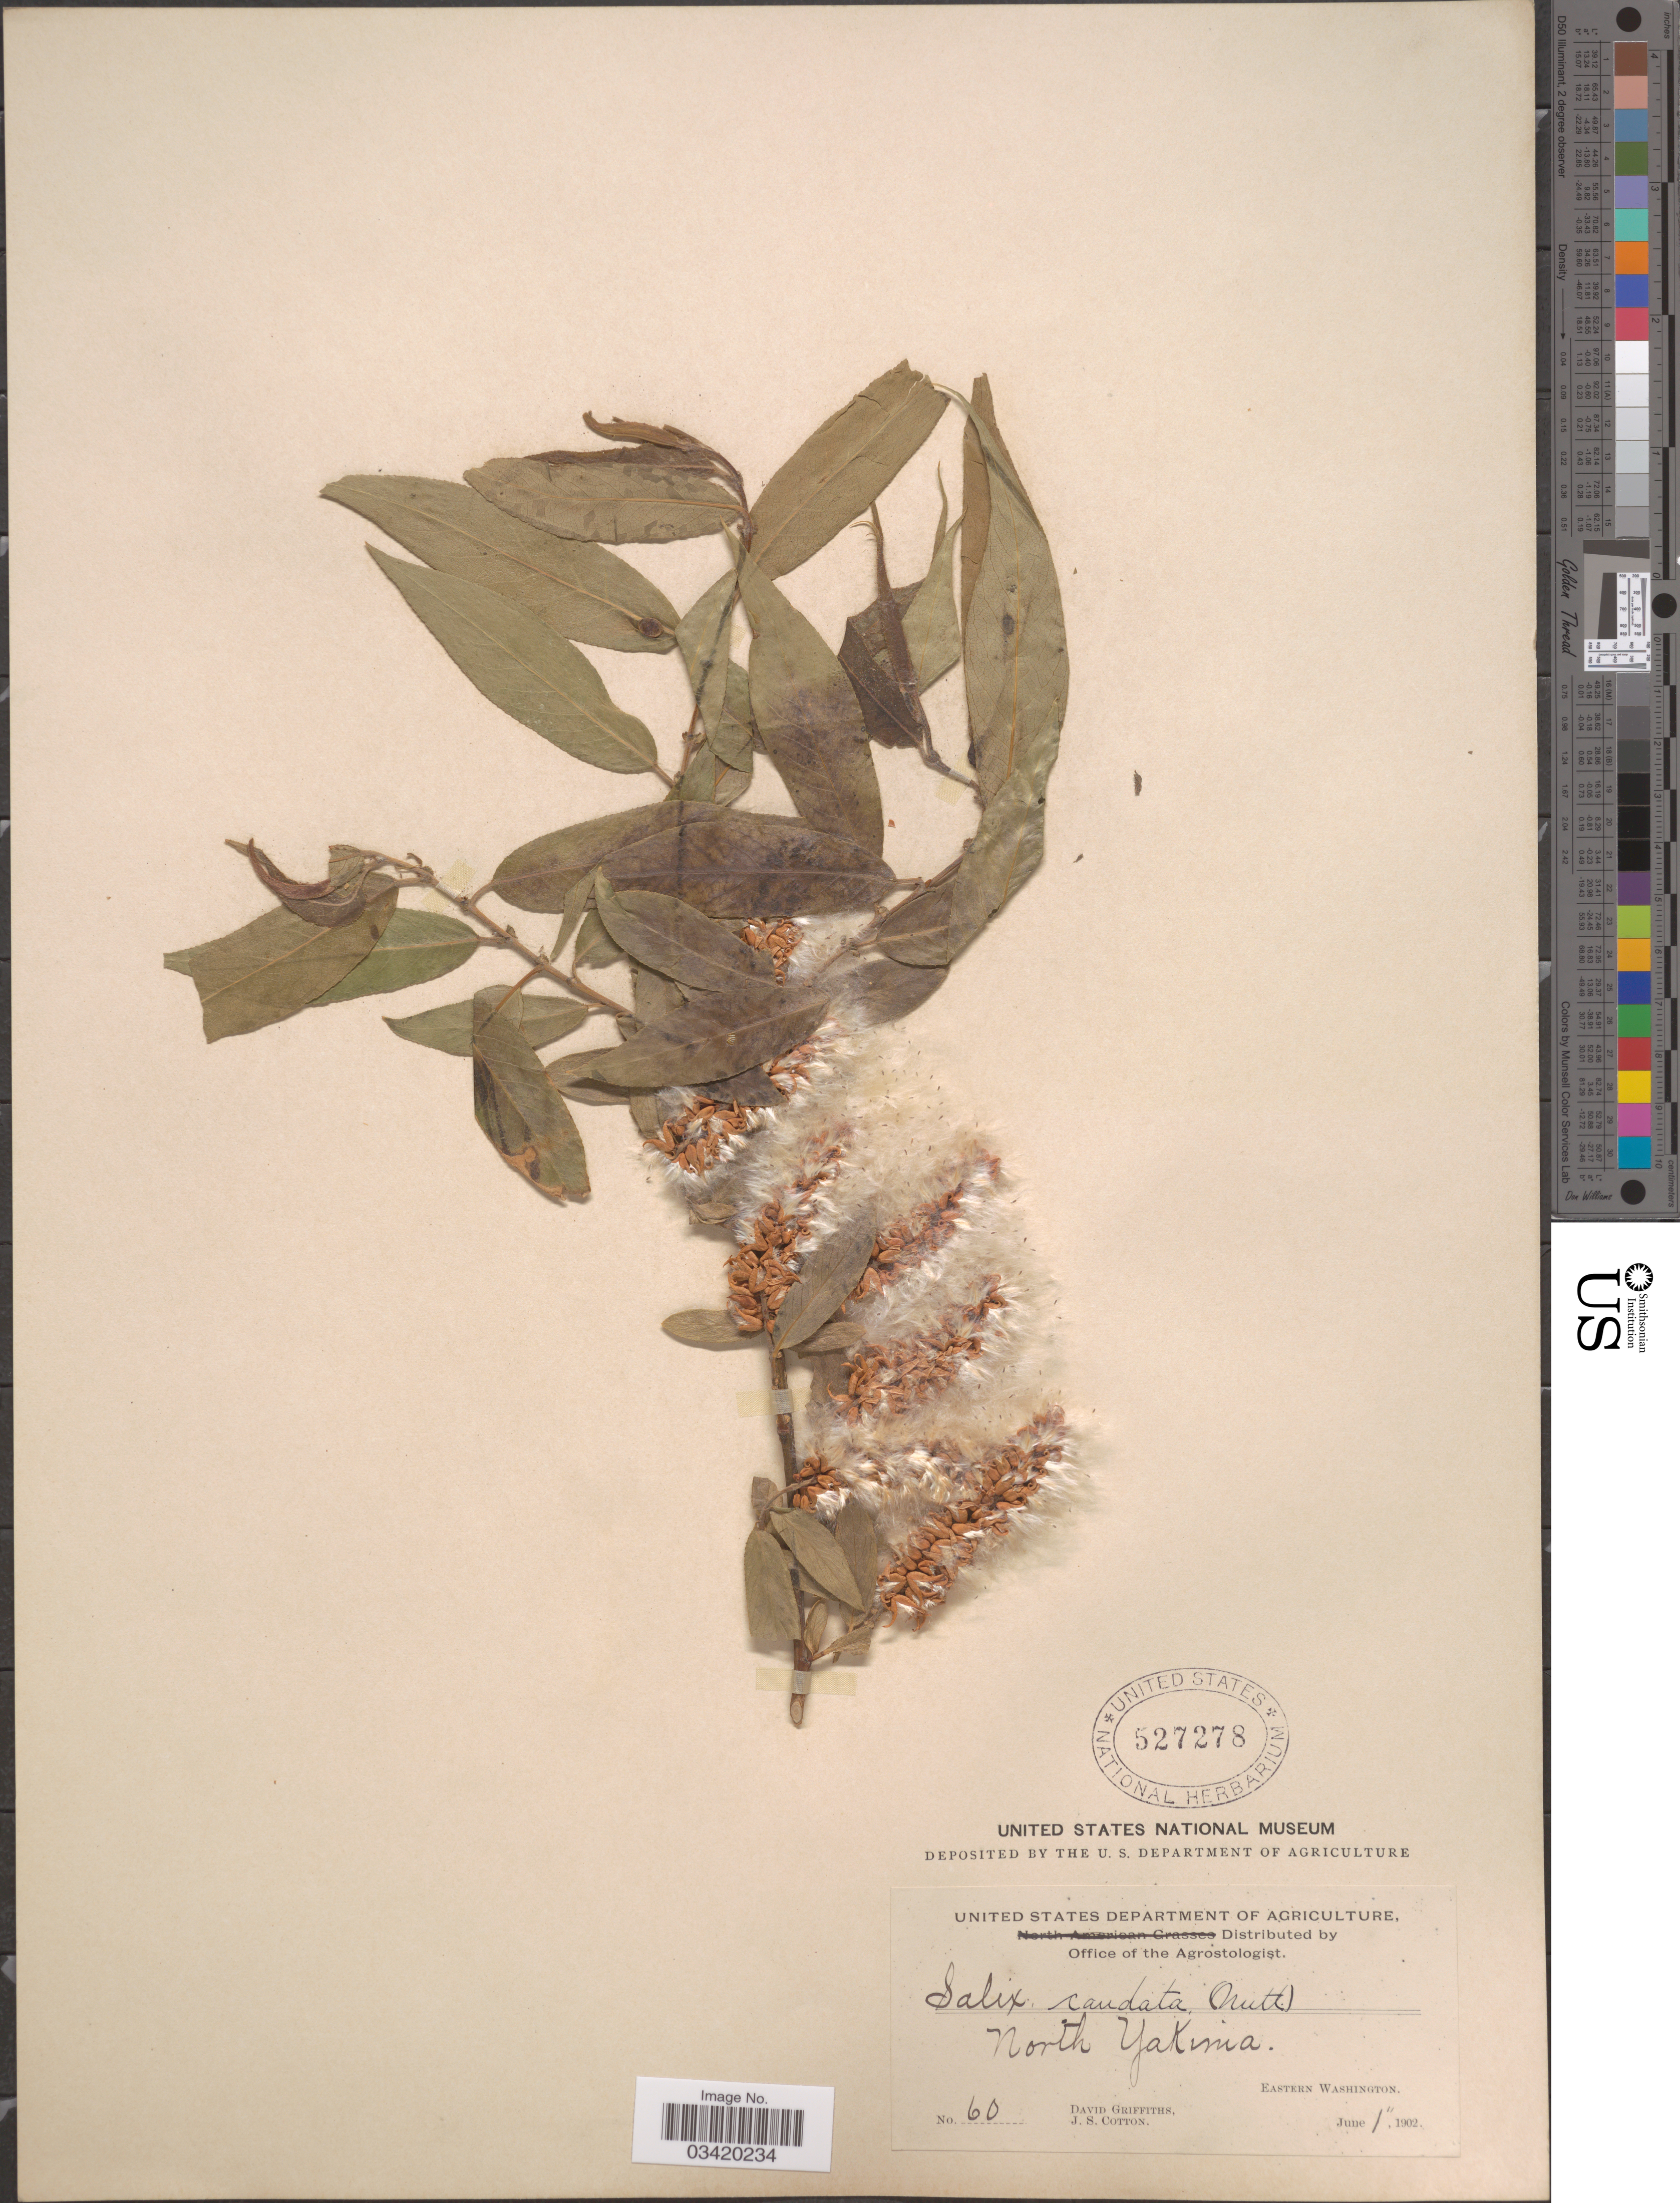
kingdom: Plantae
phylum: Tracheophyta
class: Magnoliopsida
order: Malpighiales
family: Salicaceae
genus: Salix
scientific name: Salix fendleriana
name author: Andersson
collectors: D. Griffiths & J. S. Cotton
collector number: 60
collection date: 1902-06-01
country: United States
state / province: Washington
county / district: Yakima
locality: North Yakima. Eastern Washington.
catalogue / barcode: US 527278